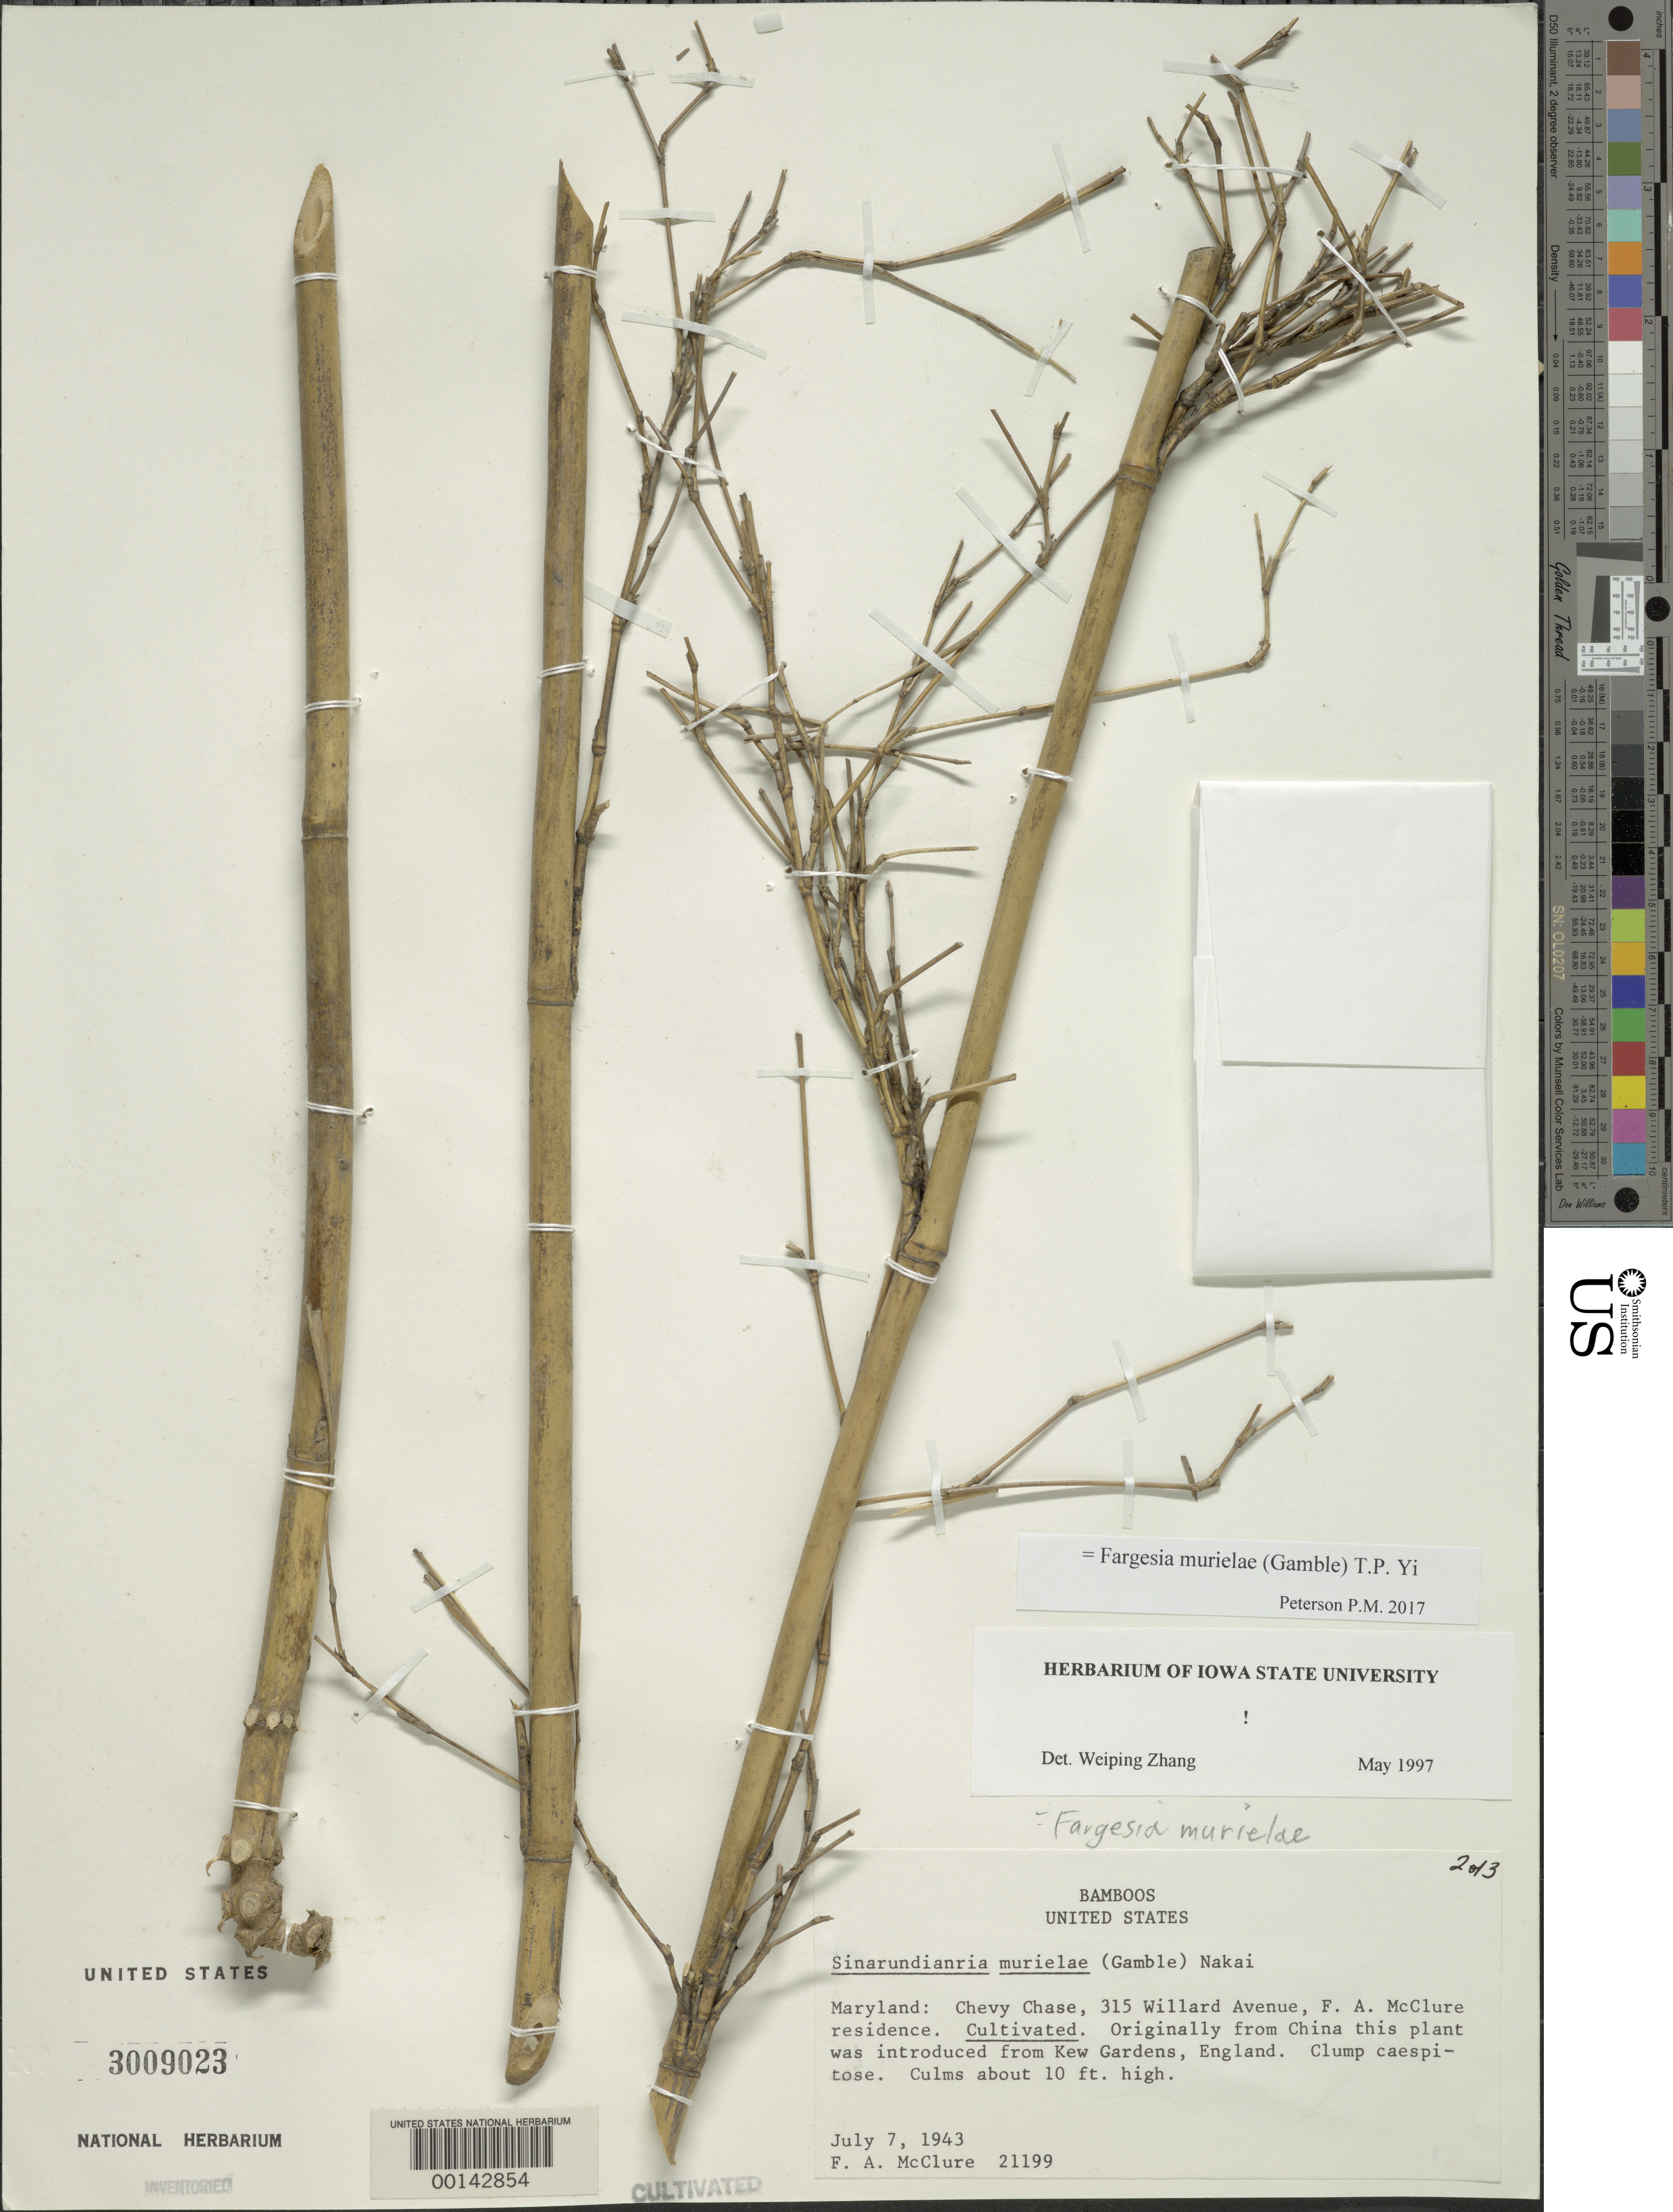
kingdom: Plantae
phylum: Tracheophyta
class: Liliopsida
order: Poales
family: Poaceae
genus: Fargesia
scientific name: Fargesia murielae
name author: (Gamble) T.P. Yi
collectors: F. A. McClure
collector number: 21199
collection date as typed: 07 Jul 1943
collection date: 1943-07-07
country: United States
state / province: Maryland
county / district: Montgomery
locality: Chevy Chase, 315 Willard Ave., F.A. McClure residence.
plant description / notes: Leaf Complement; Originally collected from China and introduced from Kew Gardens, England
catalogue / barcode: US 3009023